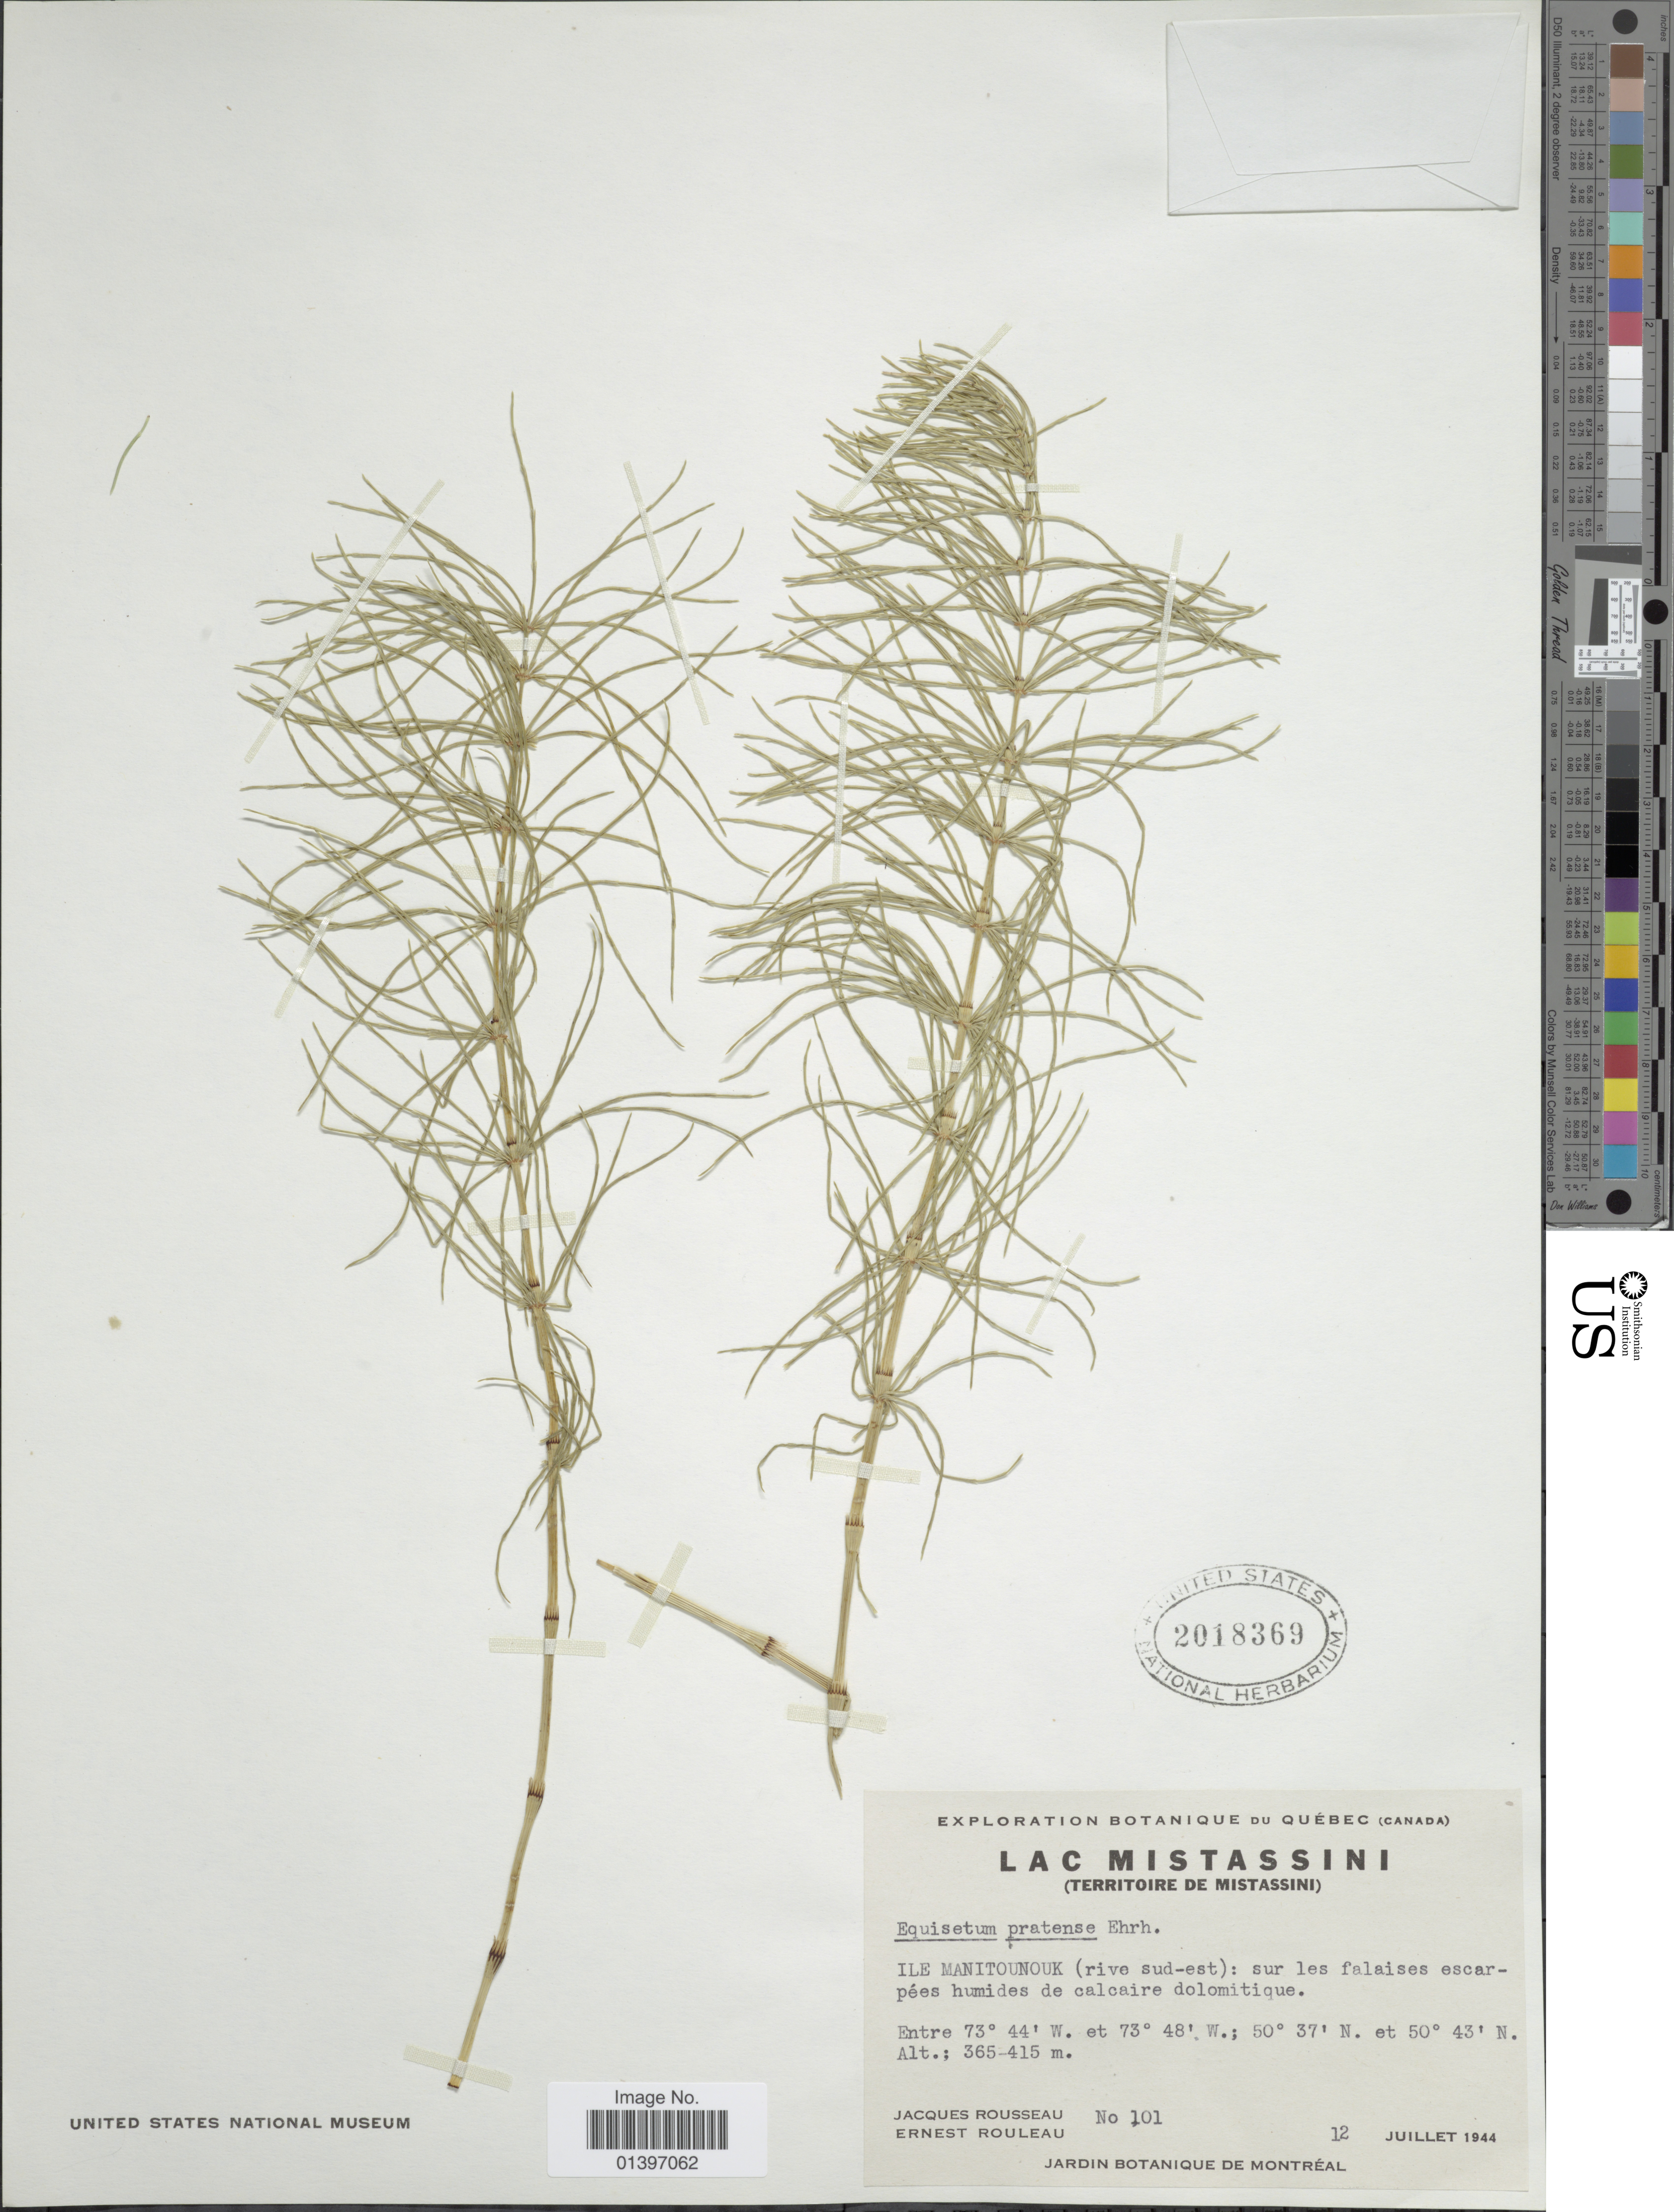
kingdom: Plantae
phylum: Tracheophyta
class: Polypodiopsida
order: Equisetales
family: Equisetaceae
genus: Equisetum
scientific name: Equisetum pratense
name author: Ehrh.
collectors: J. Rousseau & J. Rouleau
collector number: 101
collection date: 1944-07-12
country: Canada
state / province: Quebec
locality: Lac Mistassini, Territoire de Mistassini, Ile Manitounouk(rive sud-est): sur les falaises escarpées humides de calcaire dolomitique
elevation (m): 365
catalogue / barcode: US 2018369